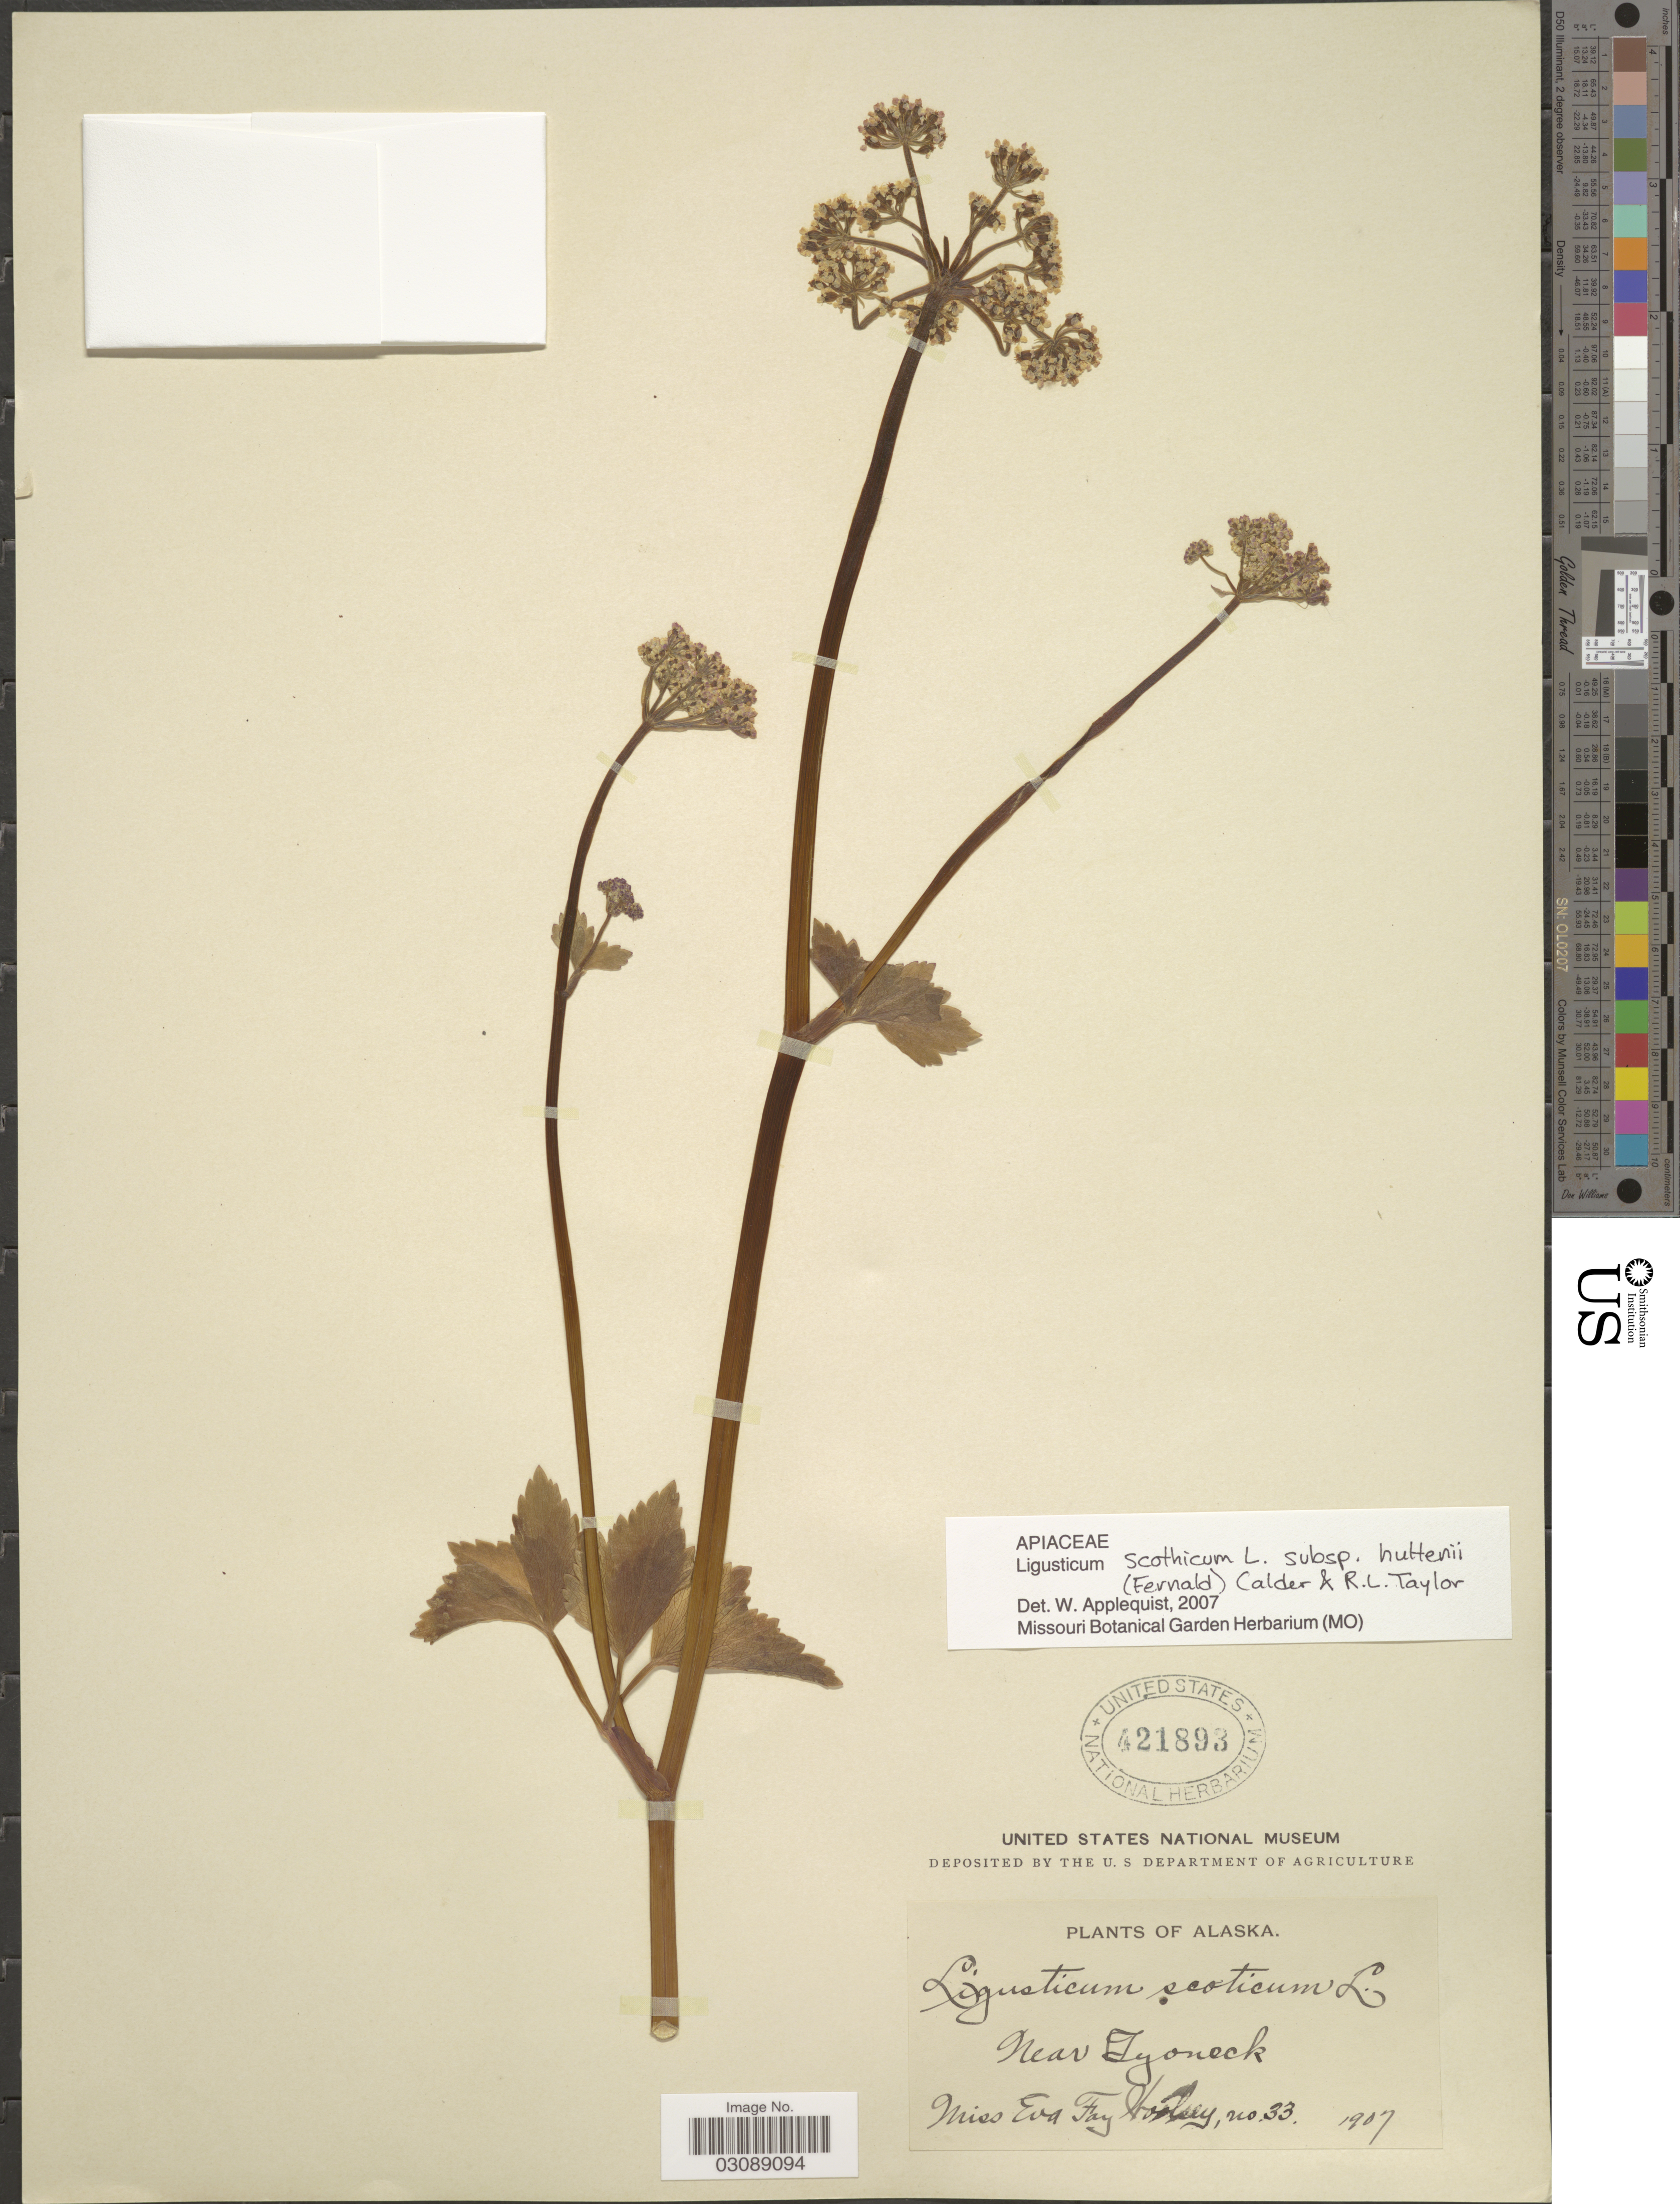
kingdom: Plantae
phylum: Tracheophyta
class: Magnoliopsida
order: Apiales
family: Apiaceae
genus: Ligusticum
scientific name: Ligusticum scoticum subsp. hultenii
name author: (Fernald) Calder & Roy L. Taylor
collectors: E. Woosley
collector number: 33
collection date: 1907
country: United States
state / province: Alaska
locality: Near Tyoneck.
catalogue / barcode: US 421893